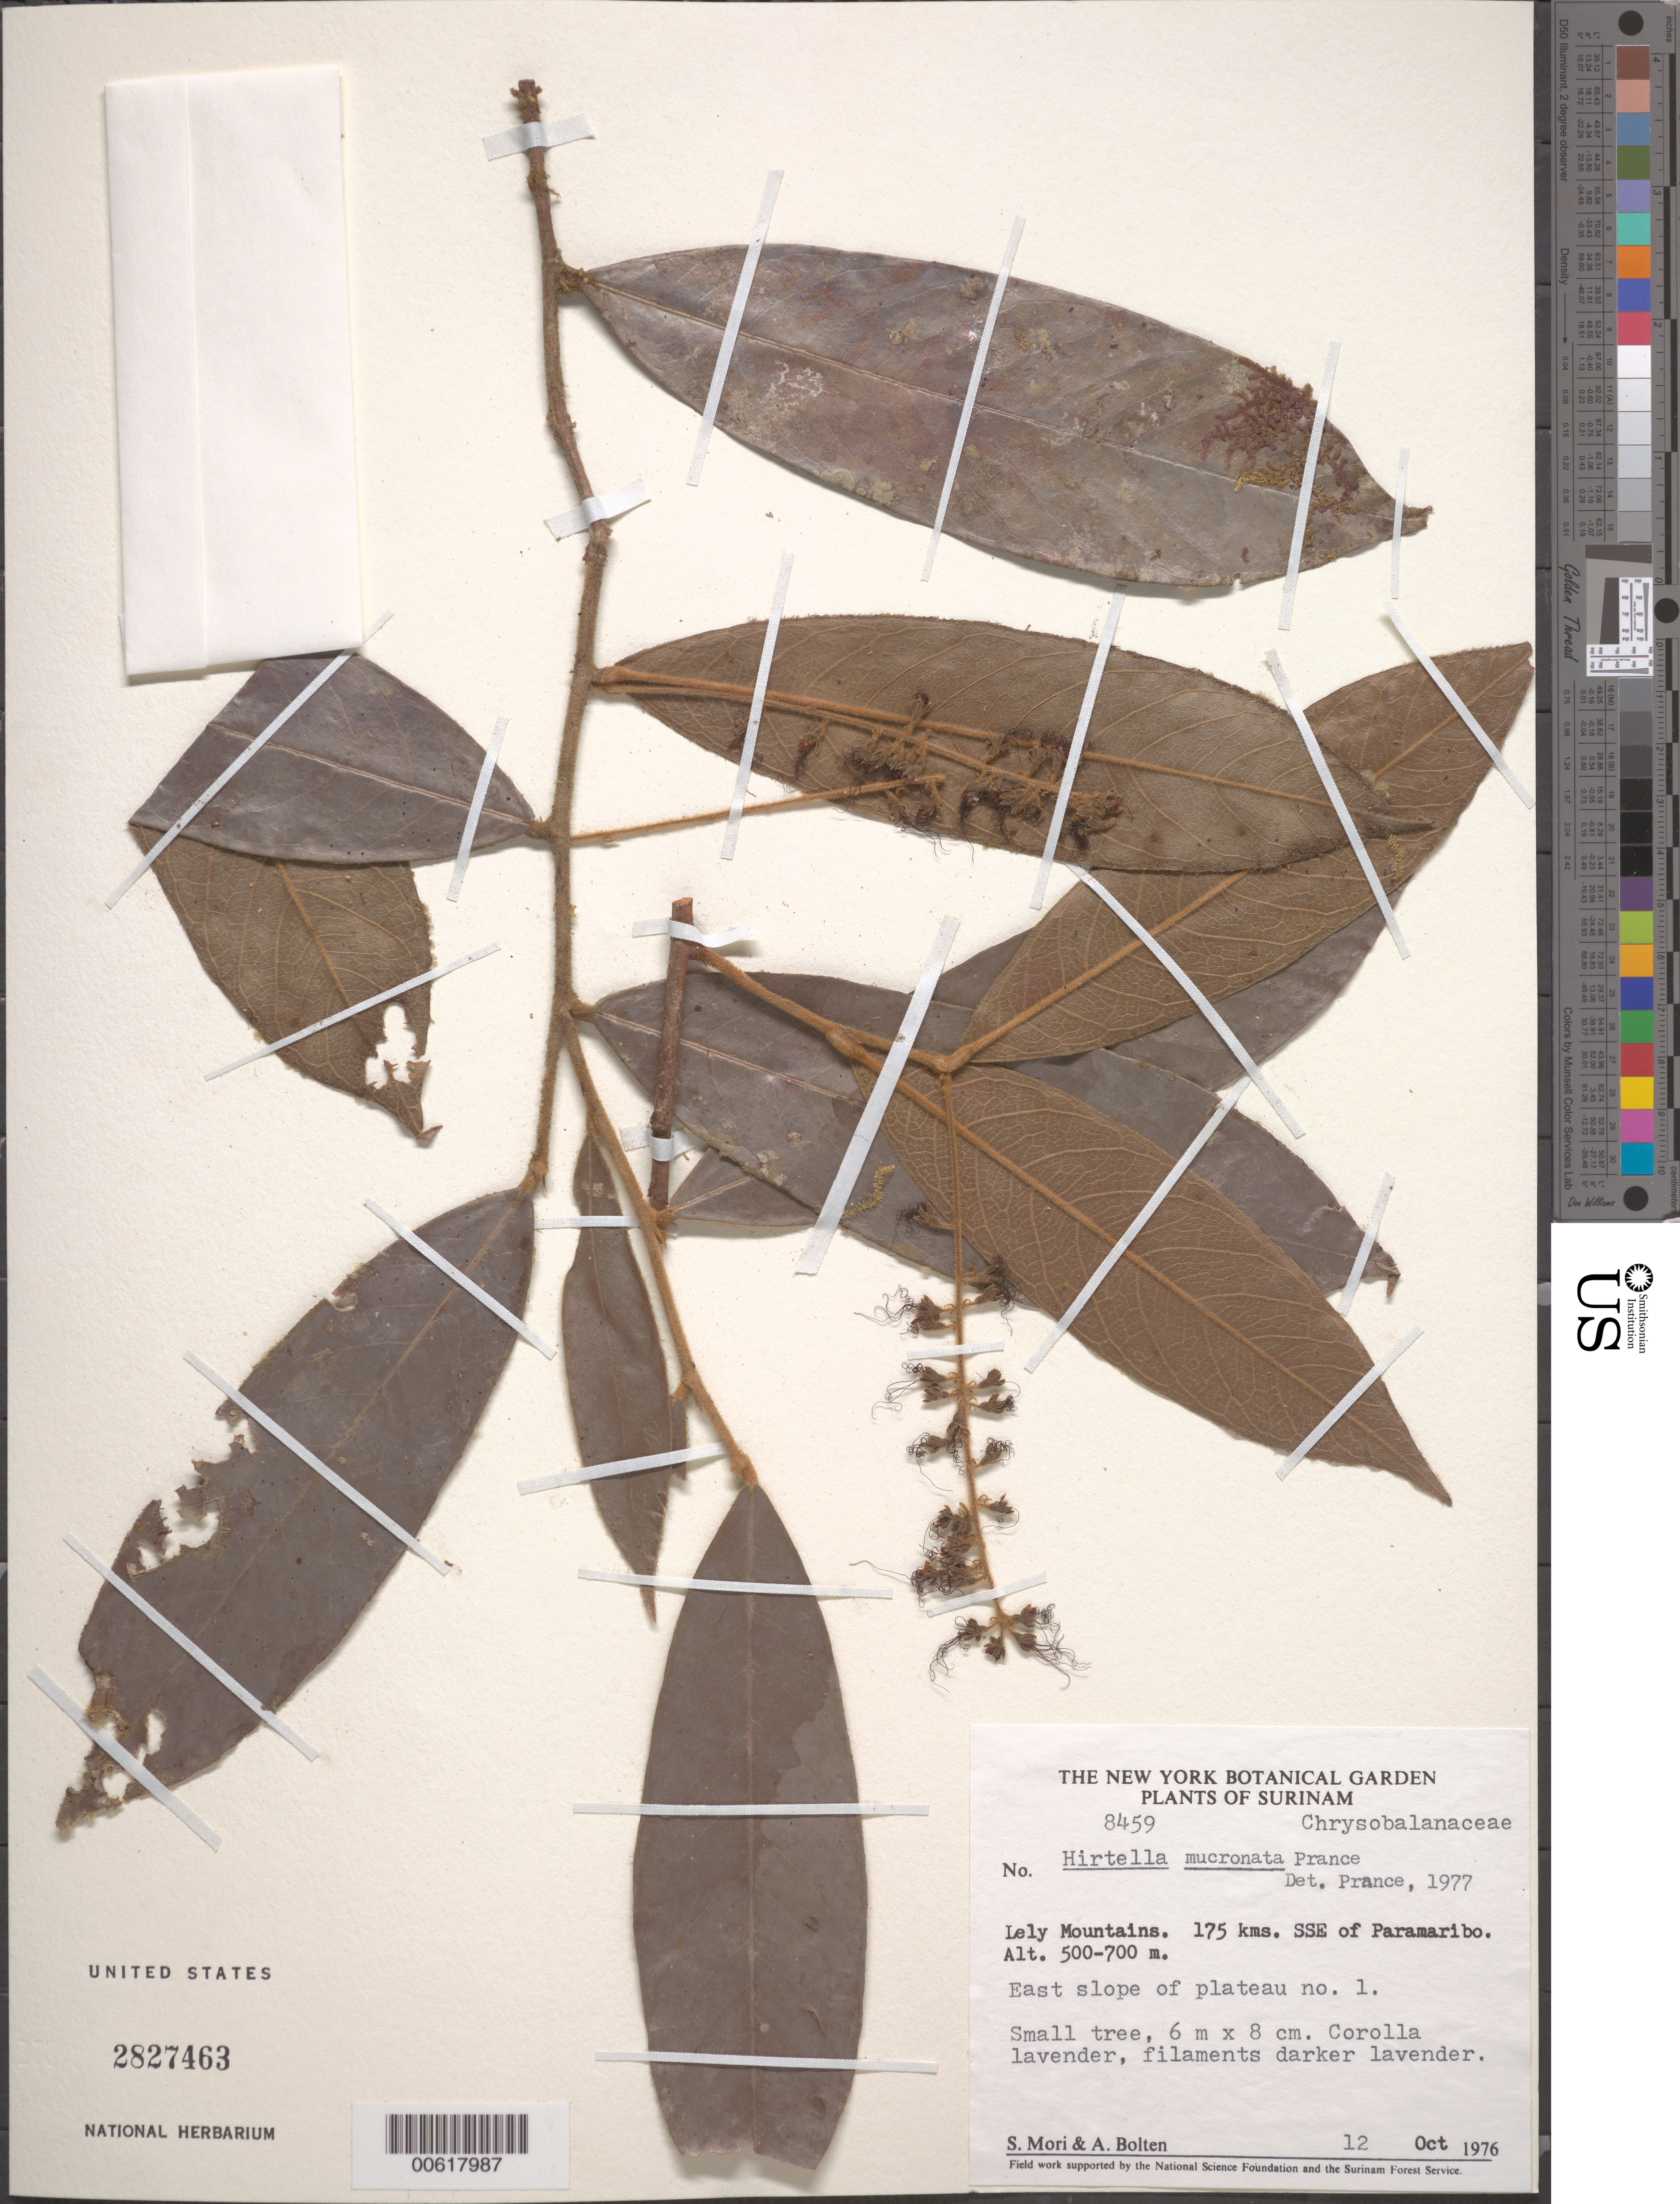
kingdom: Plantae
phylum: Tracheophyta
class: Magnoliopsida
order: Malpighiales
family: Chrysobalanaceae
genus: Hirtella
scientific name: Hirtella mucronata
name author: Prance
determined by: Prance, G. T.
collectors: S. Mori & A. Bolten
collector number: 8459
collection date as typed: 12-Oct-76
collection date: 1976-10-12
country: Suriname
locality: Lely Mts., 175 km SSE of Paramaribo; East slope of plateu no. 1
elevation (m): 500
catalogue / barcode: US 2827463